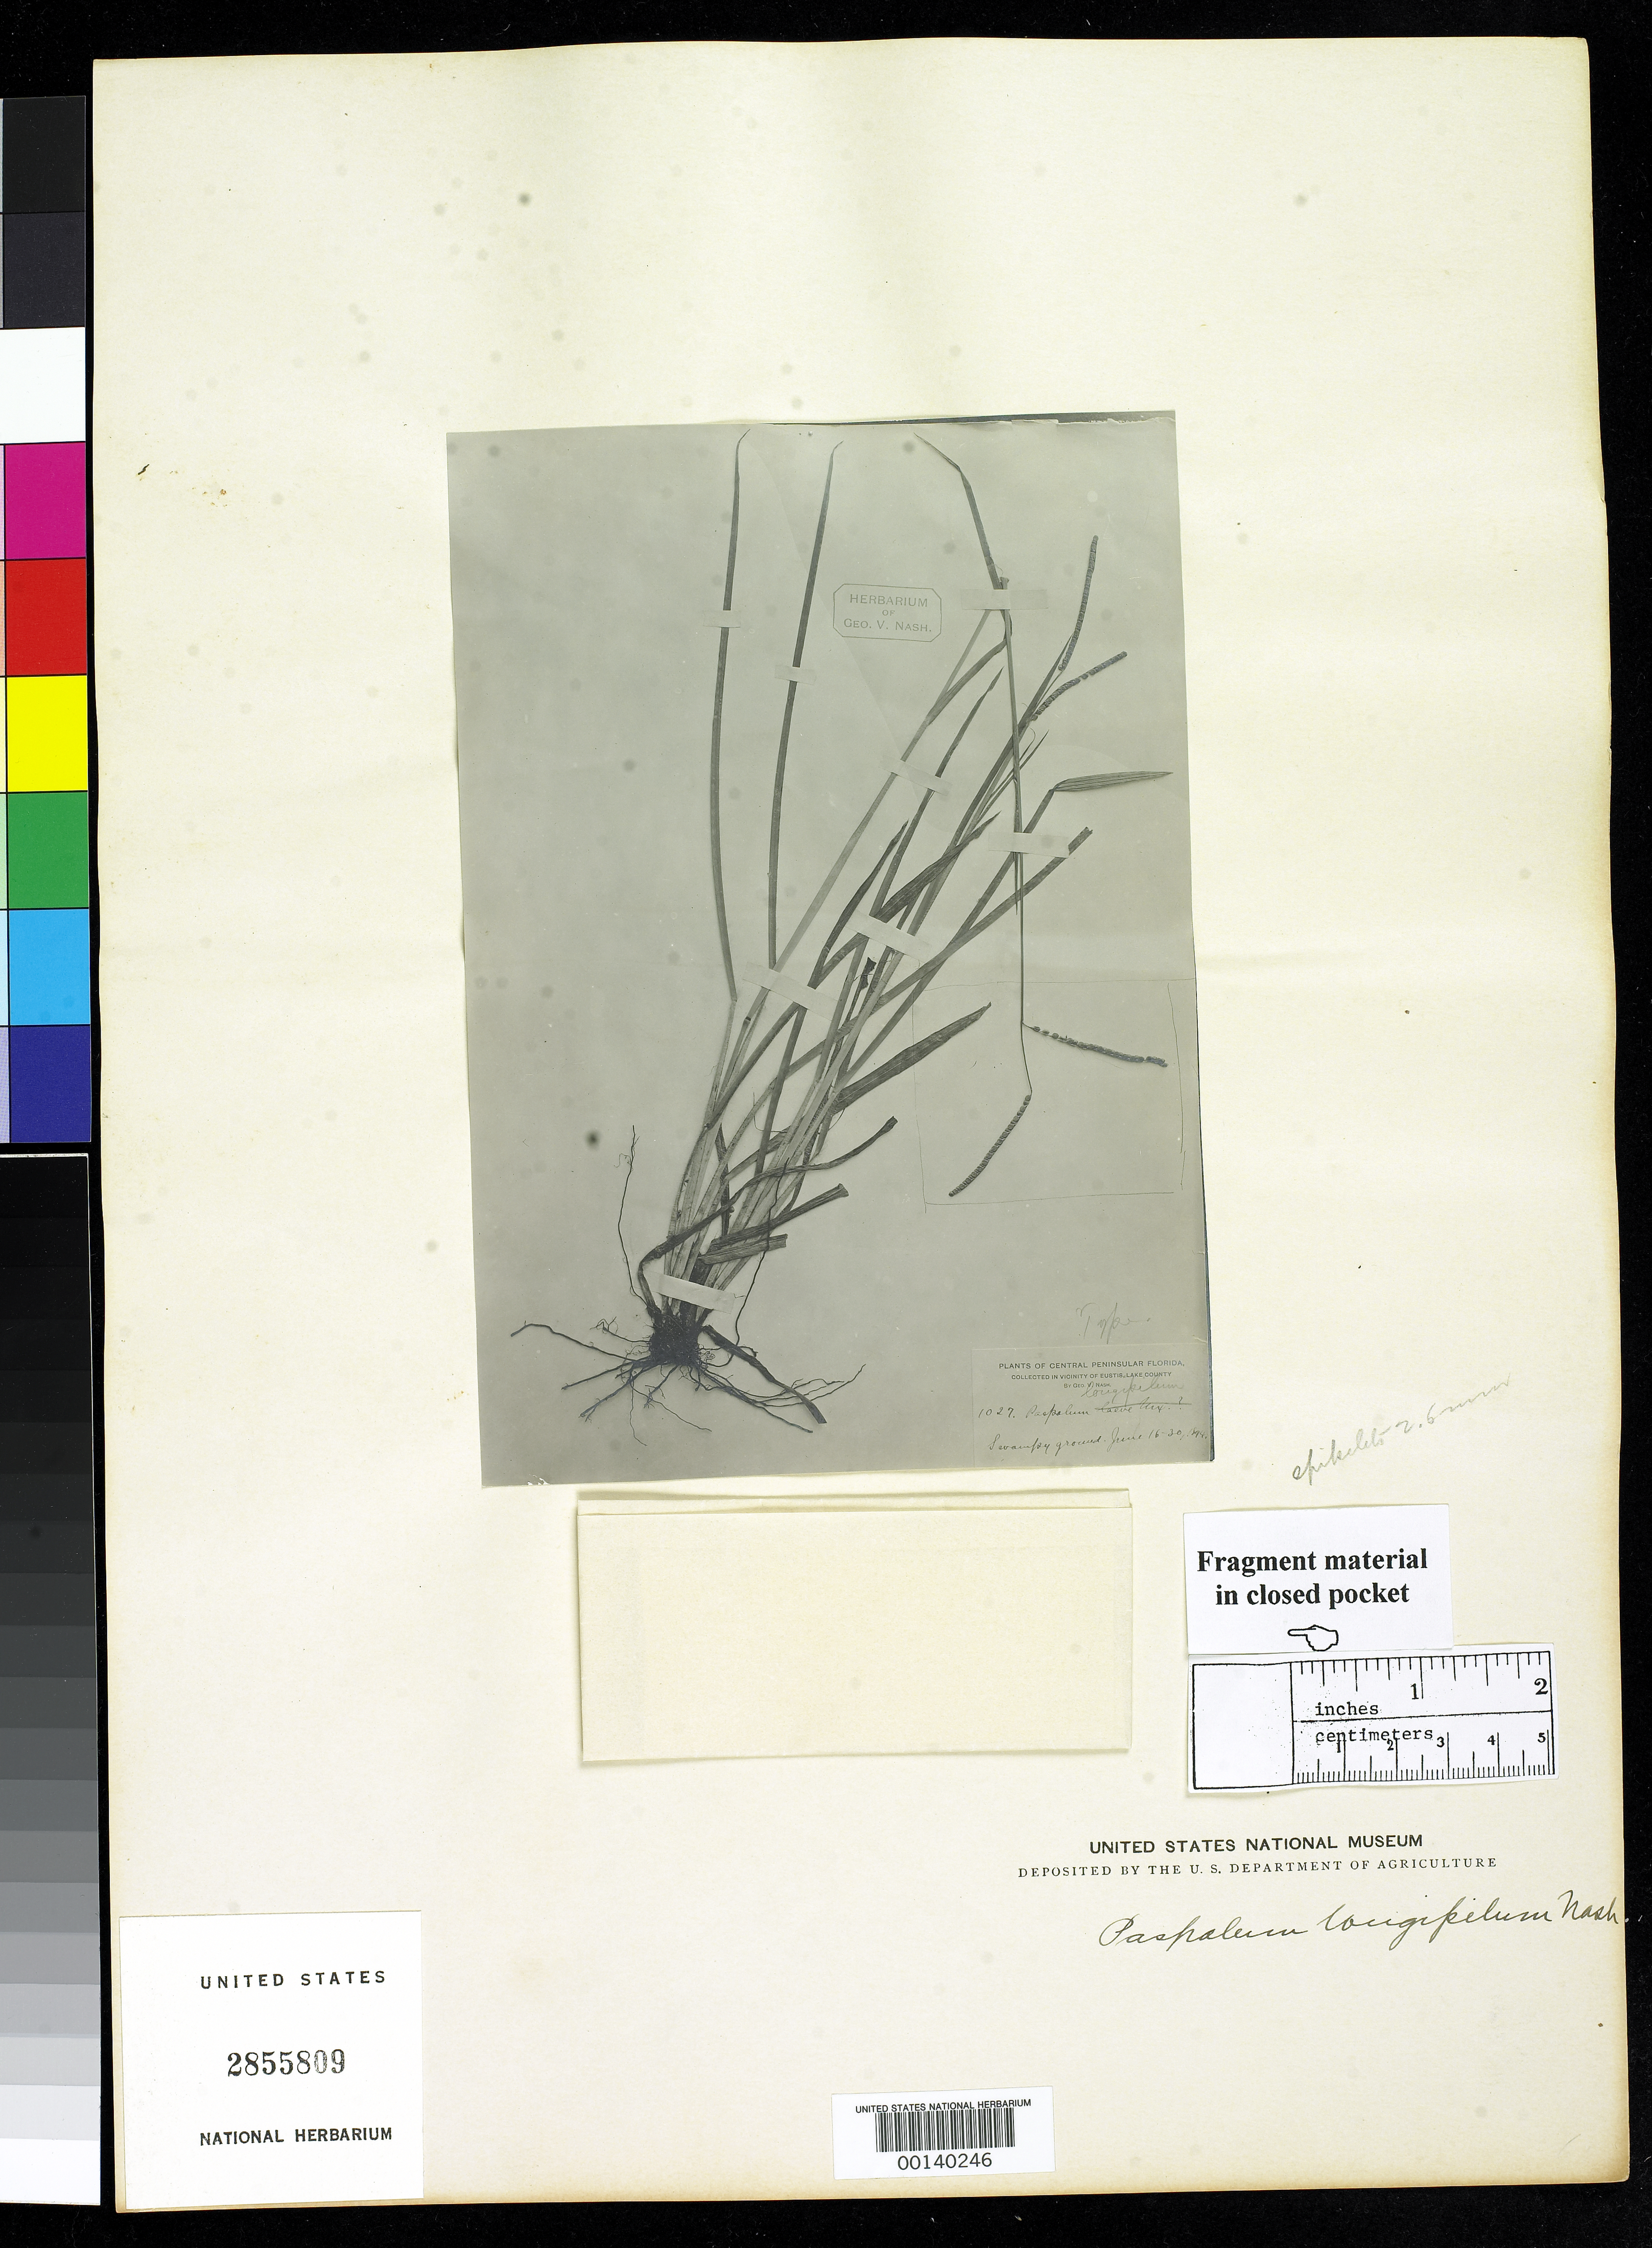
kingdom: Plantae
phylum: Tracheophyta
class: Liliopsida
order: Poales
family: Poaceae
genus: Paspalum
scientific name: Paspalum longipilum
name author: Nash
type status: Type Fragment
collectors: G. V. Nash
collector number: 1027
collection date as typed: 16 Jun 1894 to 30 Jun 1894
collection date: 1894-06-16/1894-06-30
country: United States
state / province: Florida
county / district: Lake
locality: Near Eustis.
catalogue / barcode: US 2855809